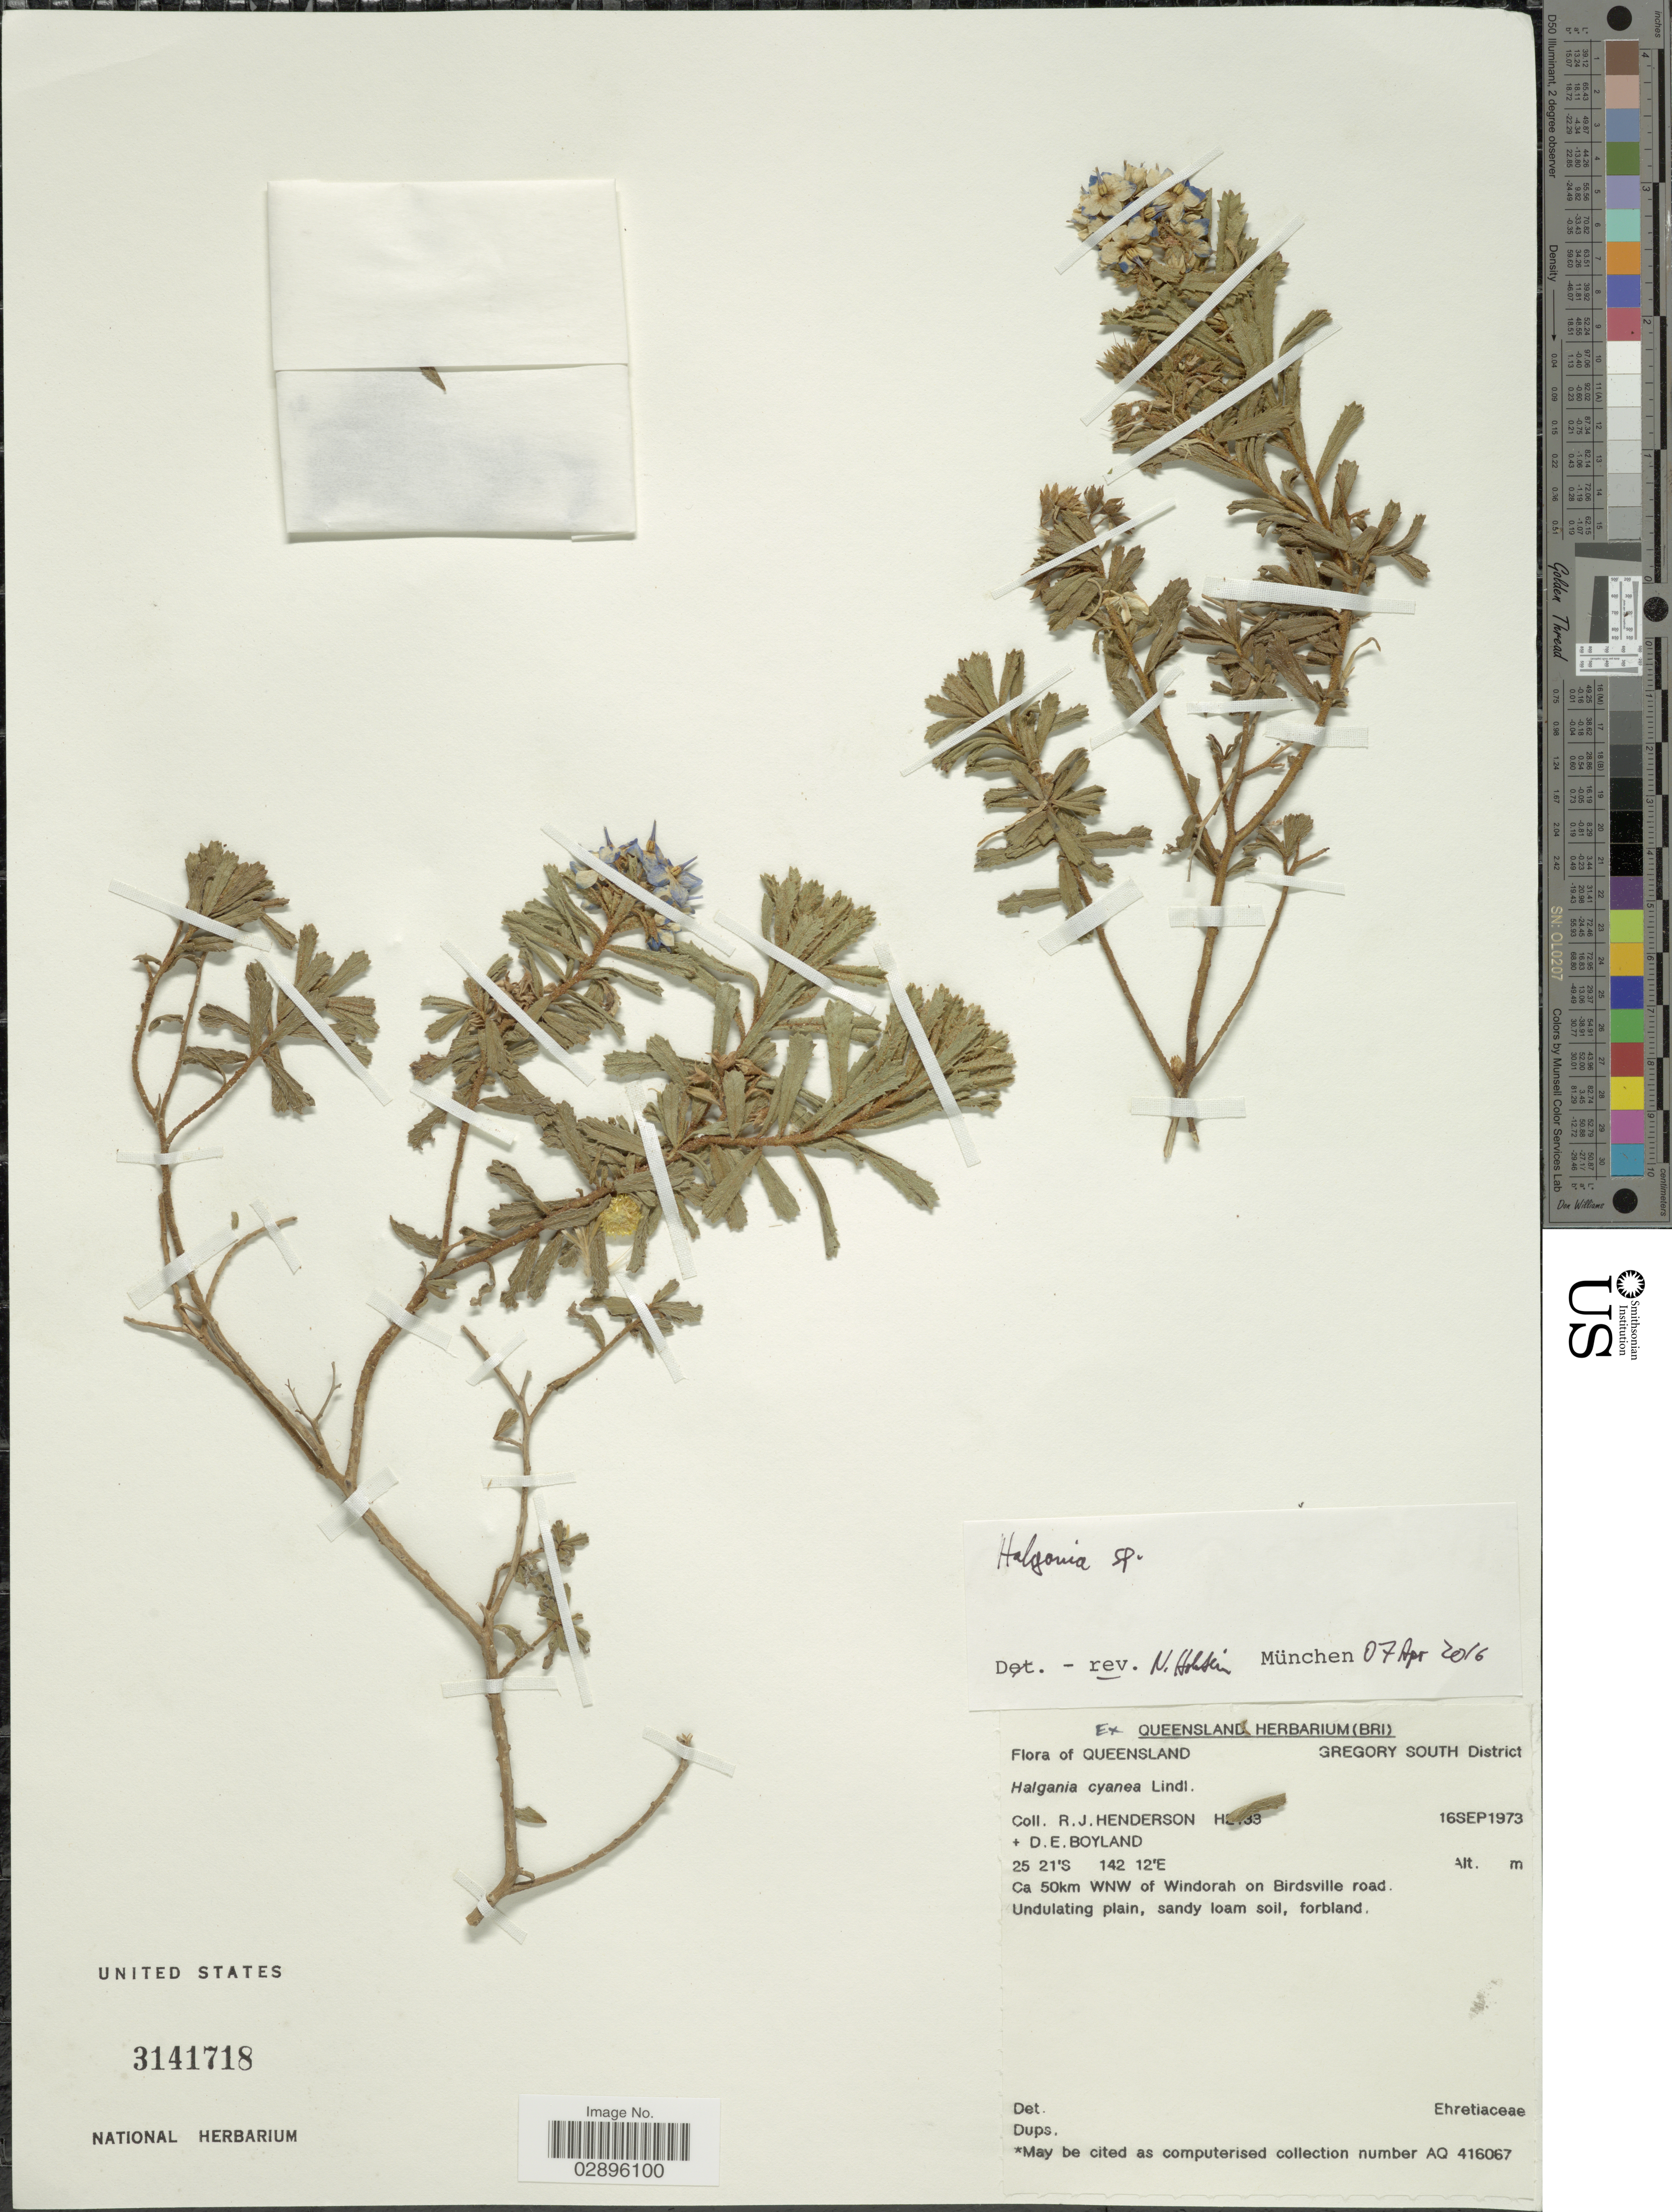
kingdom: Plantae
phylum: Tracheophyta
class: Magnoliopsida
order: Boraginales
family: Ehretiaceae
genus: Halgania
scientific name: Halgania sp.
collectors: R. J. F. Henderson & D. Boyland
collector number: H!3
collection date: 1973-09-16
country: Australia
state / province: Queensland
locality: Gregory South District. Ca 50km WNW of Windorah on Birdsville road.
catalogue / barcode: US 3141718